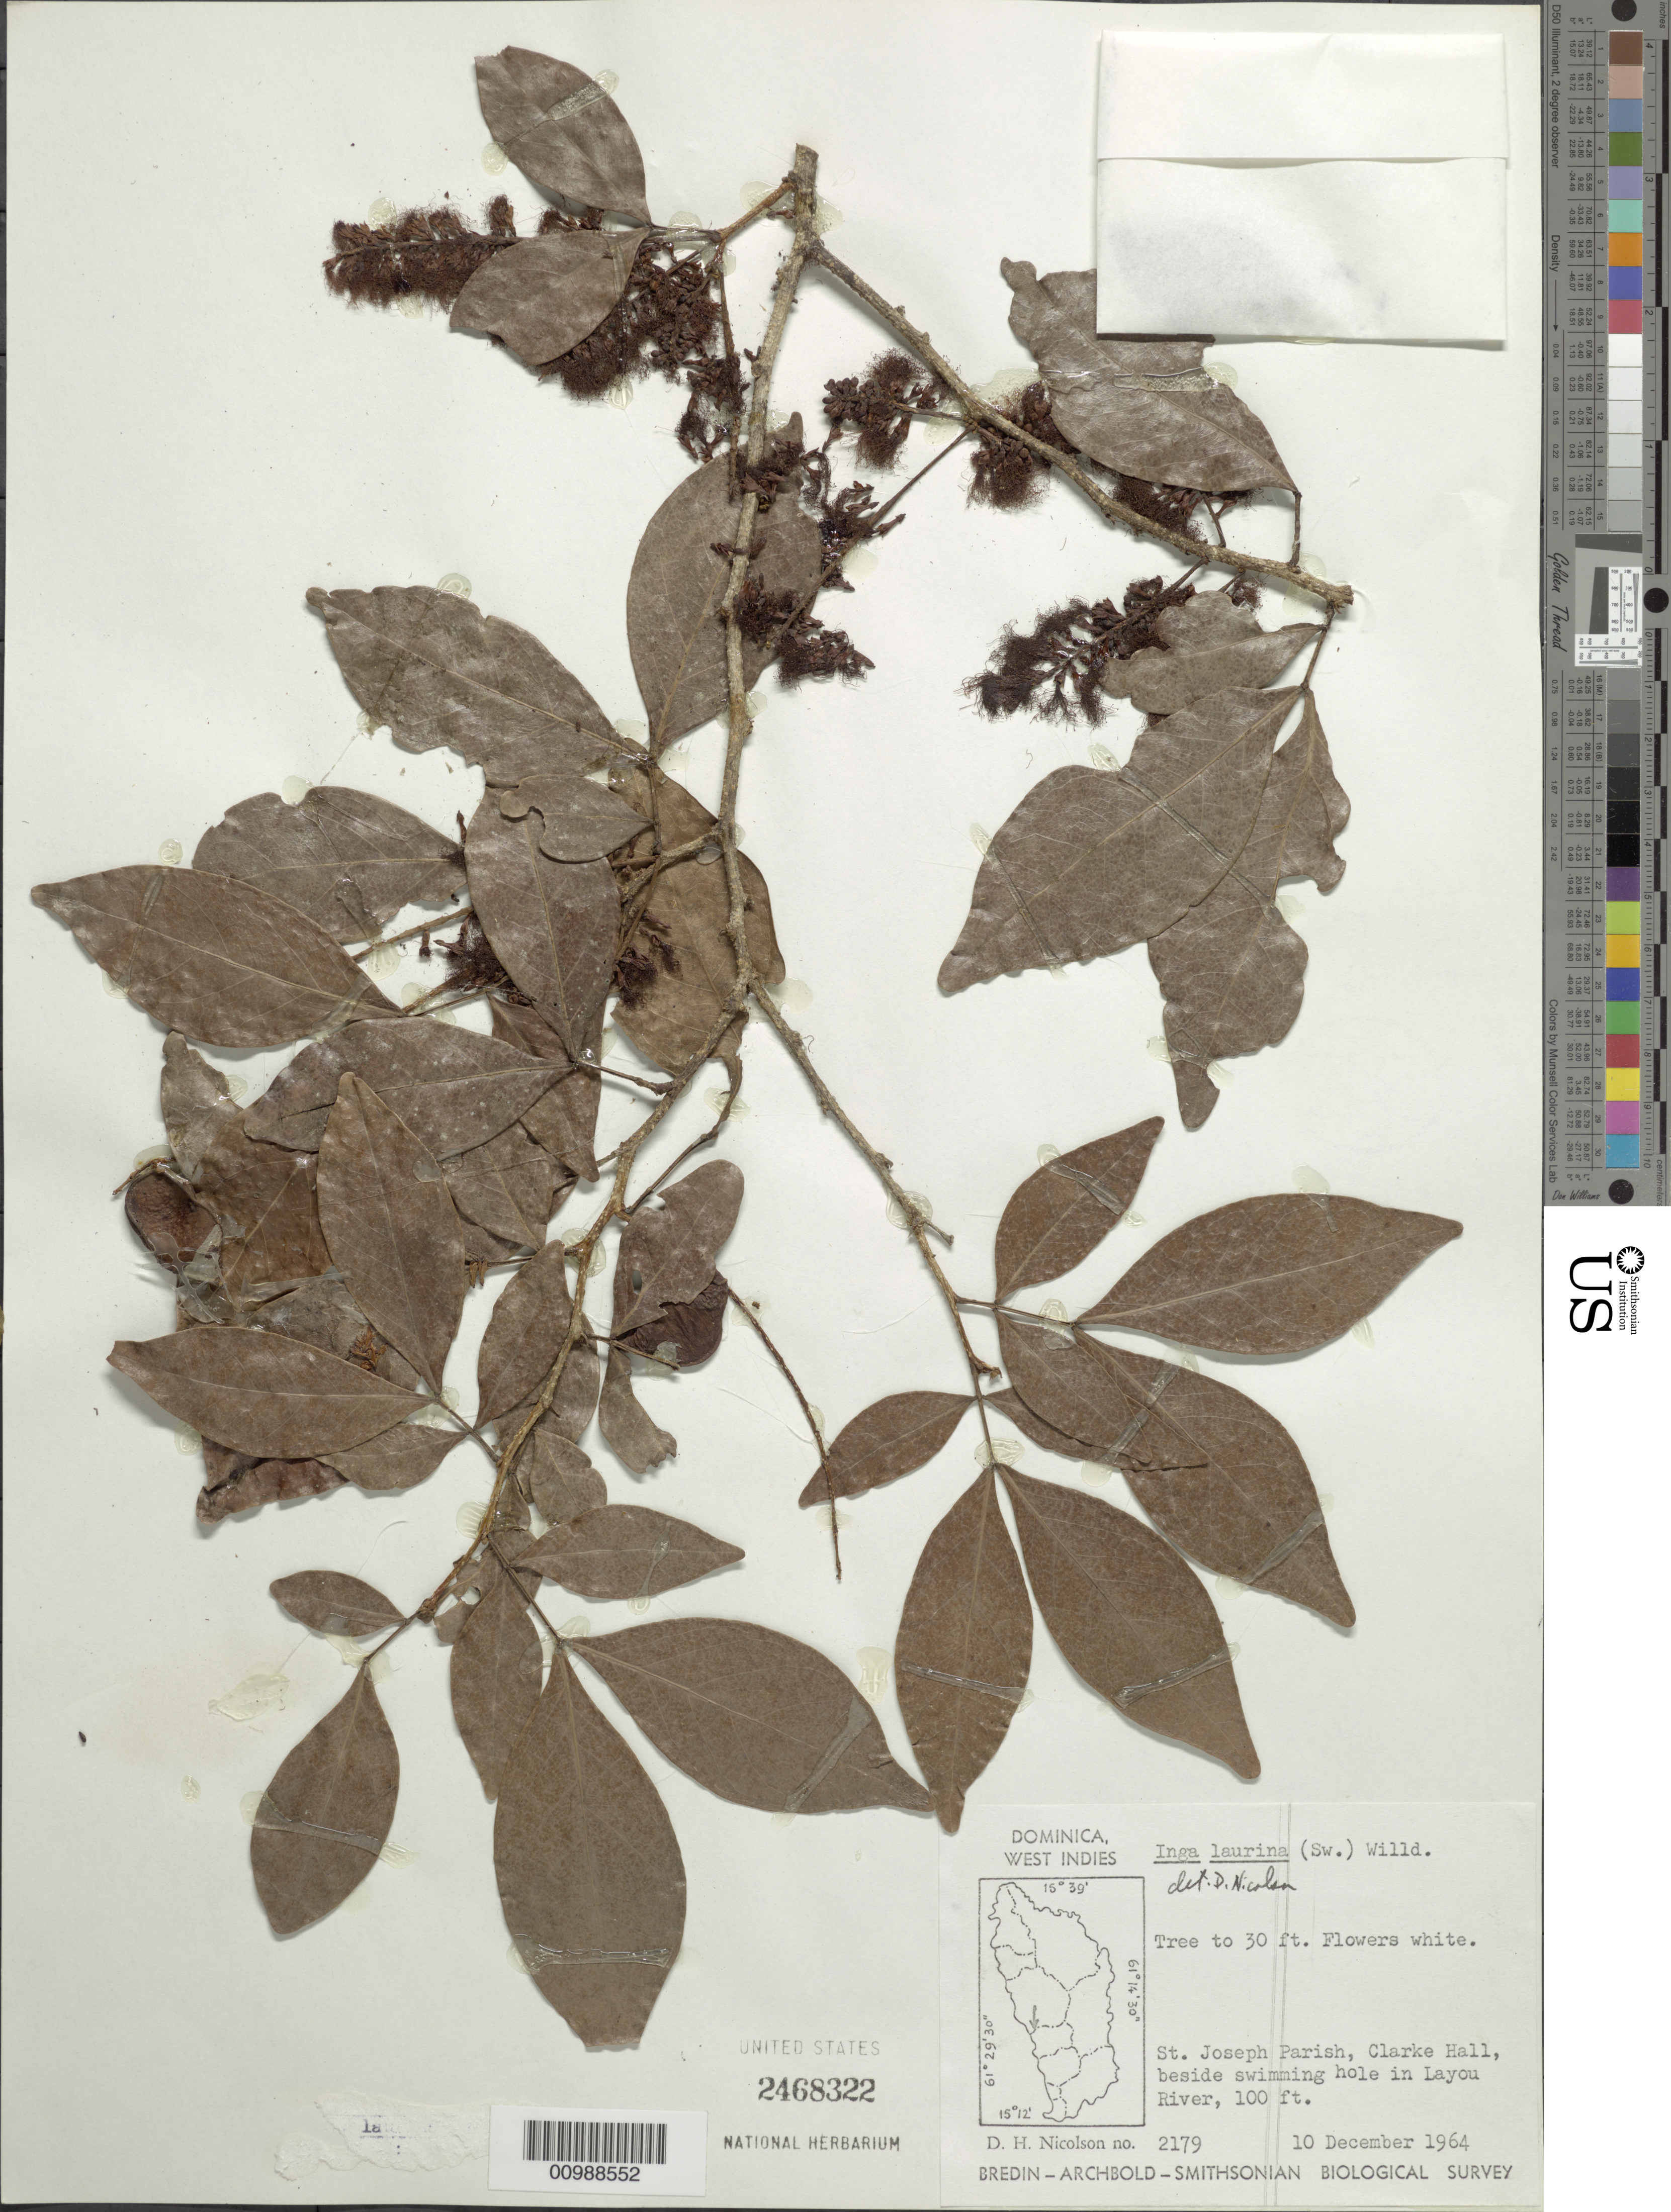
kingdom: Plantae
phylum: Tracheophyta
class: Magnoliopsida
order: Fabales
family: Fabaceae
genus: Inga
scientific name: Inga laurina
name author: (Sw.) Willd.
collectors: D. H. Nicolson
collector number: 2179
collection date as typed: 10 Dec 1964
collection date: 1964-12-10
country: Dominica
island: Dominica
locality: Clarke Hall, beside swimming hole in Layou River.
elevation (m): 30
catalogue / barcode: US 2468322